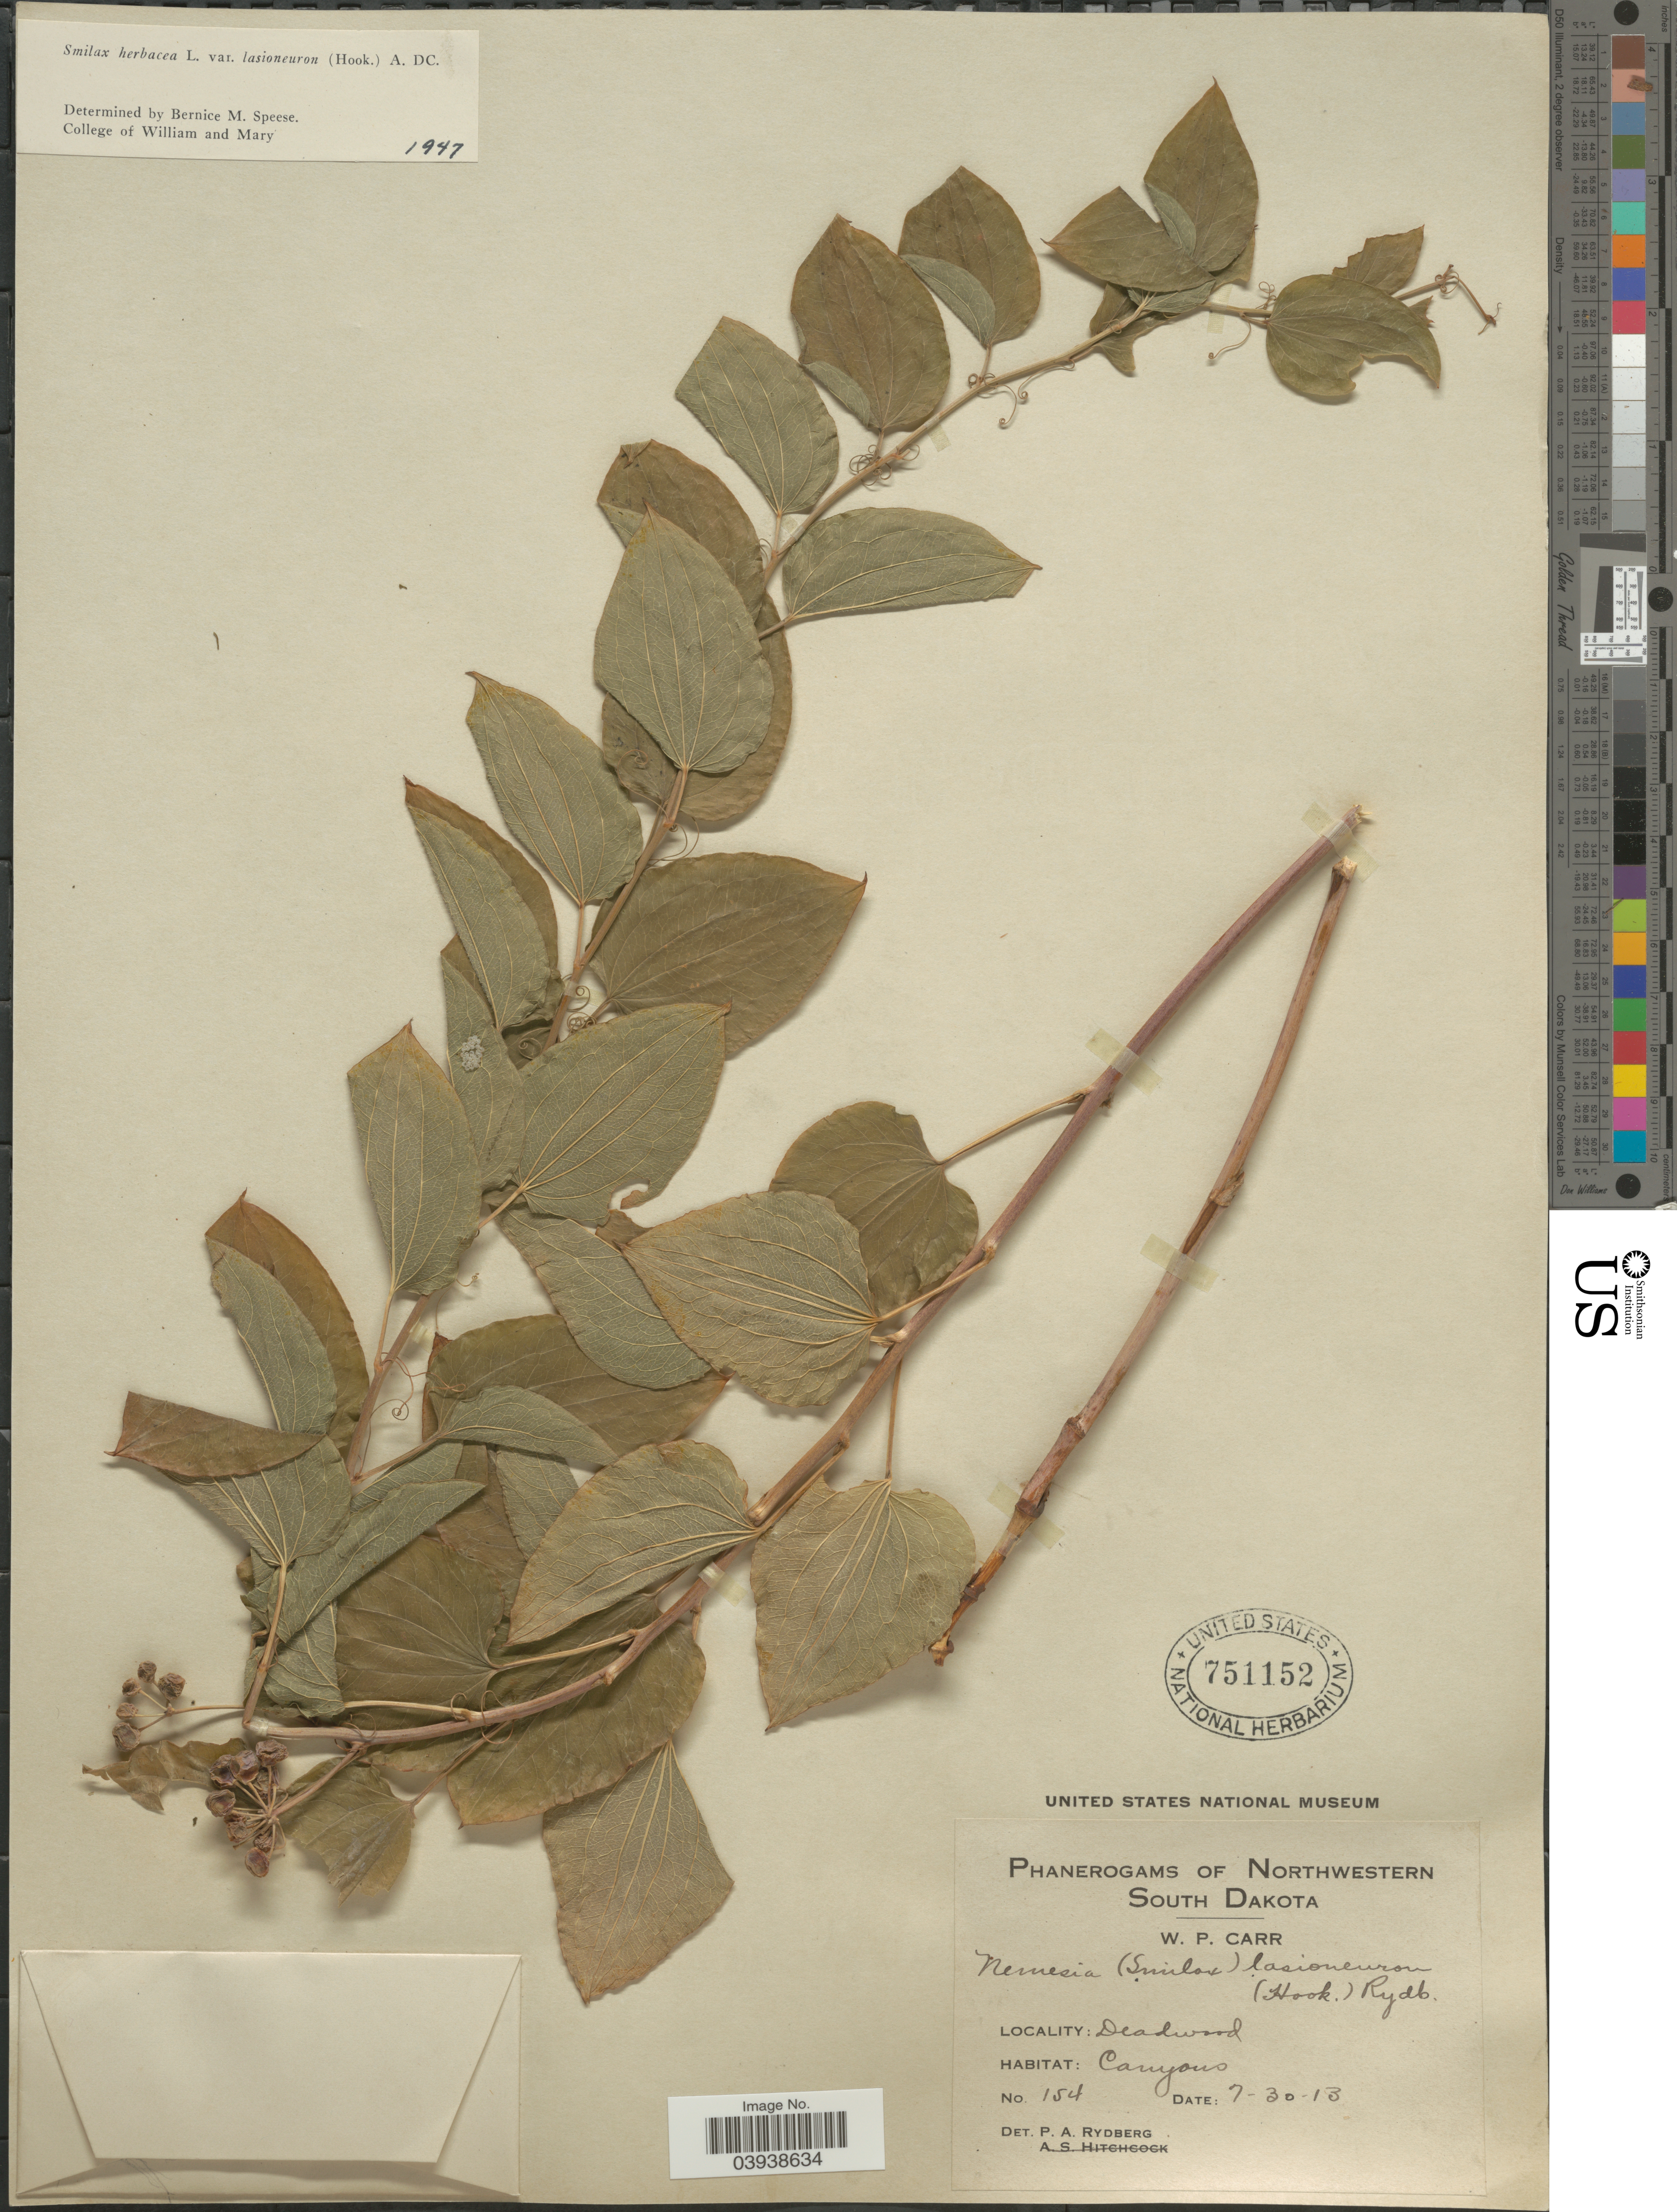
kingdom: Plantae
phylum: Tracheophyta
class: Liliopsida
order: Liliales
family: Smilacaceae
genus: Smilax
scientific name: Smilax herbacea var. lasioneuron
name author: (Hook.) A. DC.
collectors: W. Carr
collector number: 154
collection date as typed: Transcribed d/m/y: 30/7/13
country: United States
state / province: South Dakota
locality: Northwestern South Dakota. Deadwood.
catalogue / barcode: US 751152